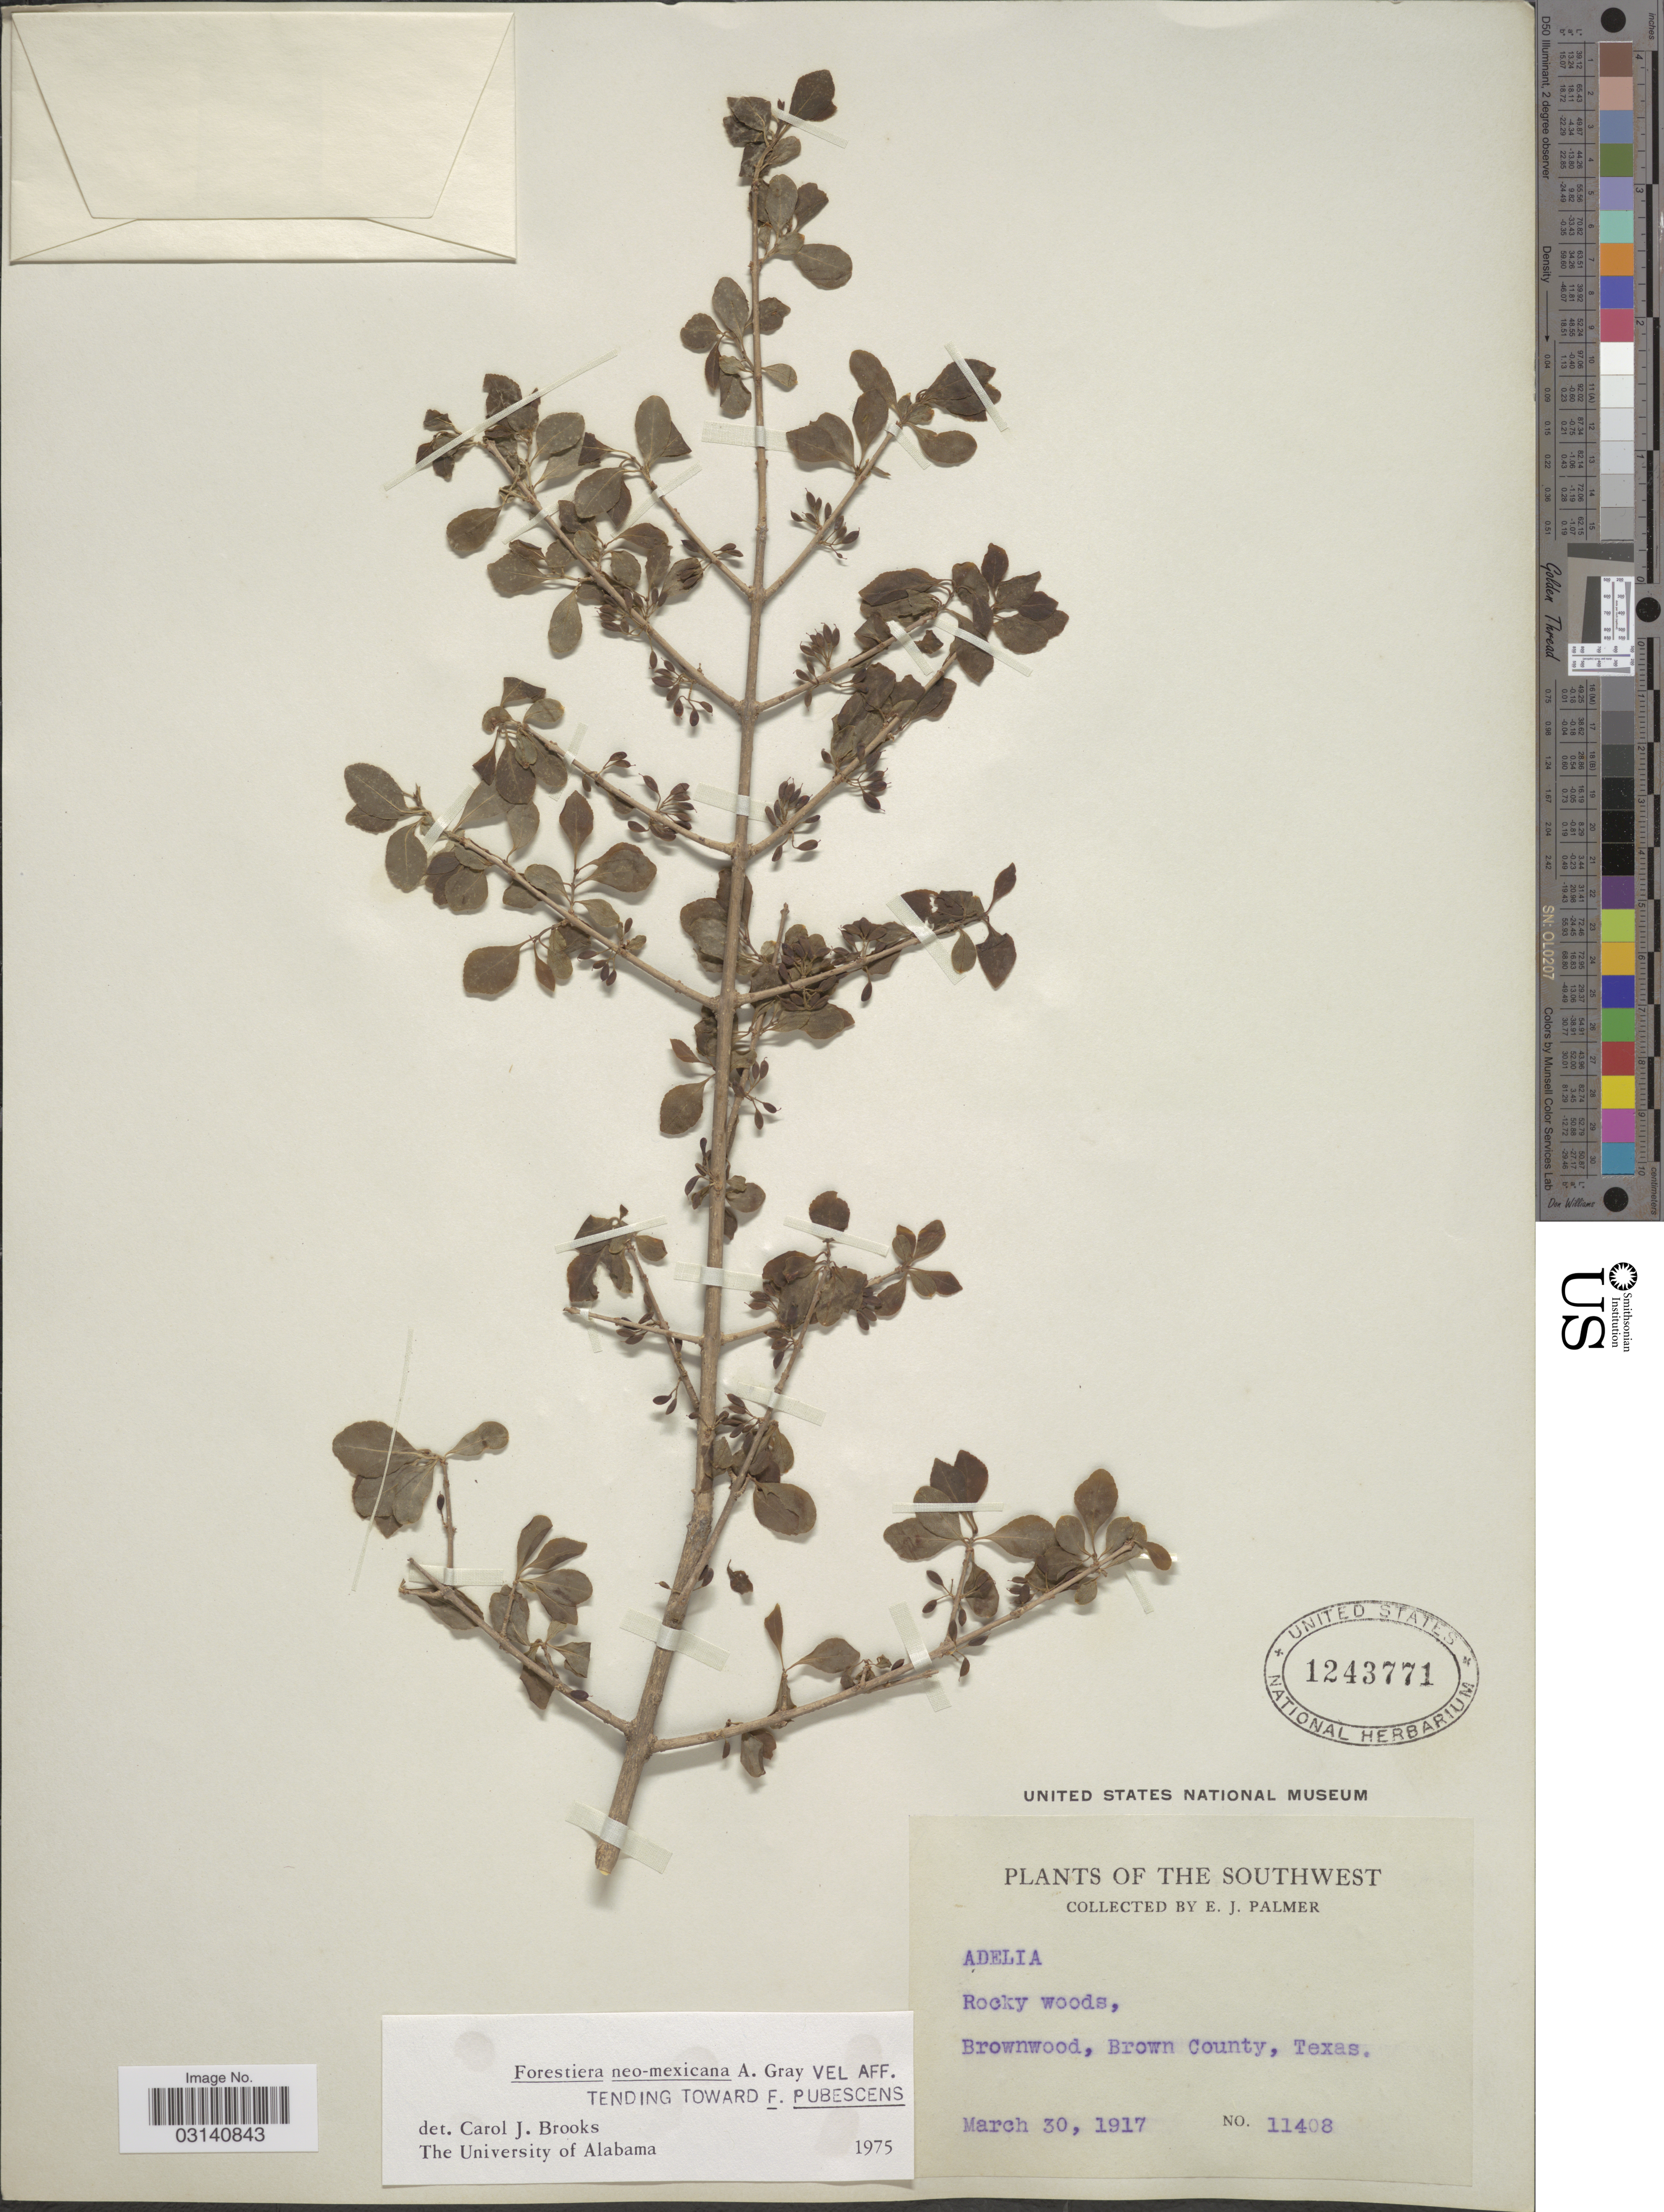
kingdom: Plantae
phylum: Tracheophyta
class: Magnoliopsida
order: Lamiales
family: Oleaceae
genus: Forestiera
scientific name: Forestiera neomexicana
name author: A. Gray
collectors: E. J. Palmer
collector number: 11408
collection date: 1917-03-30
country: United States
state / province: Texas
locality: The southwest. Brownwood, Brown County.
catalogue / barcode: US 1243771